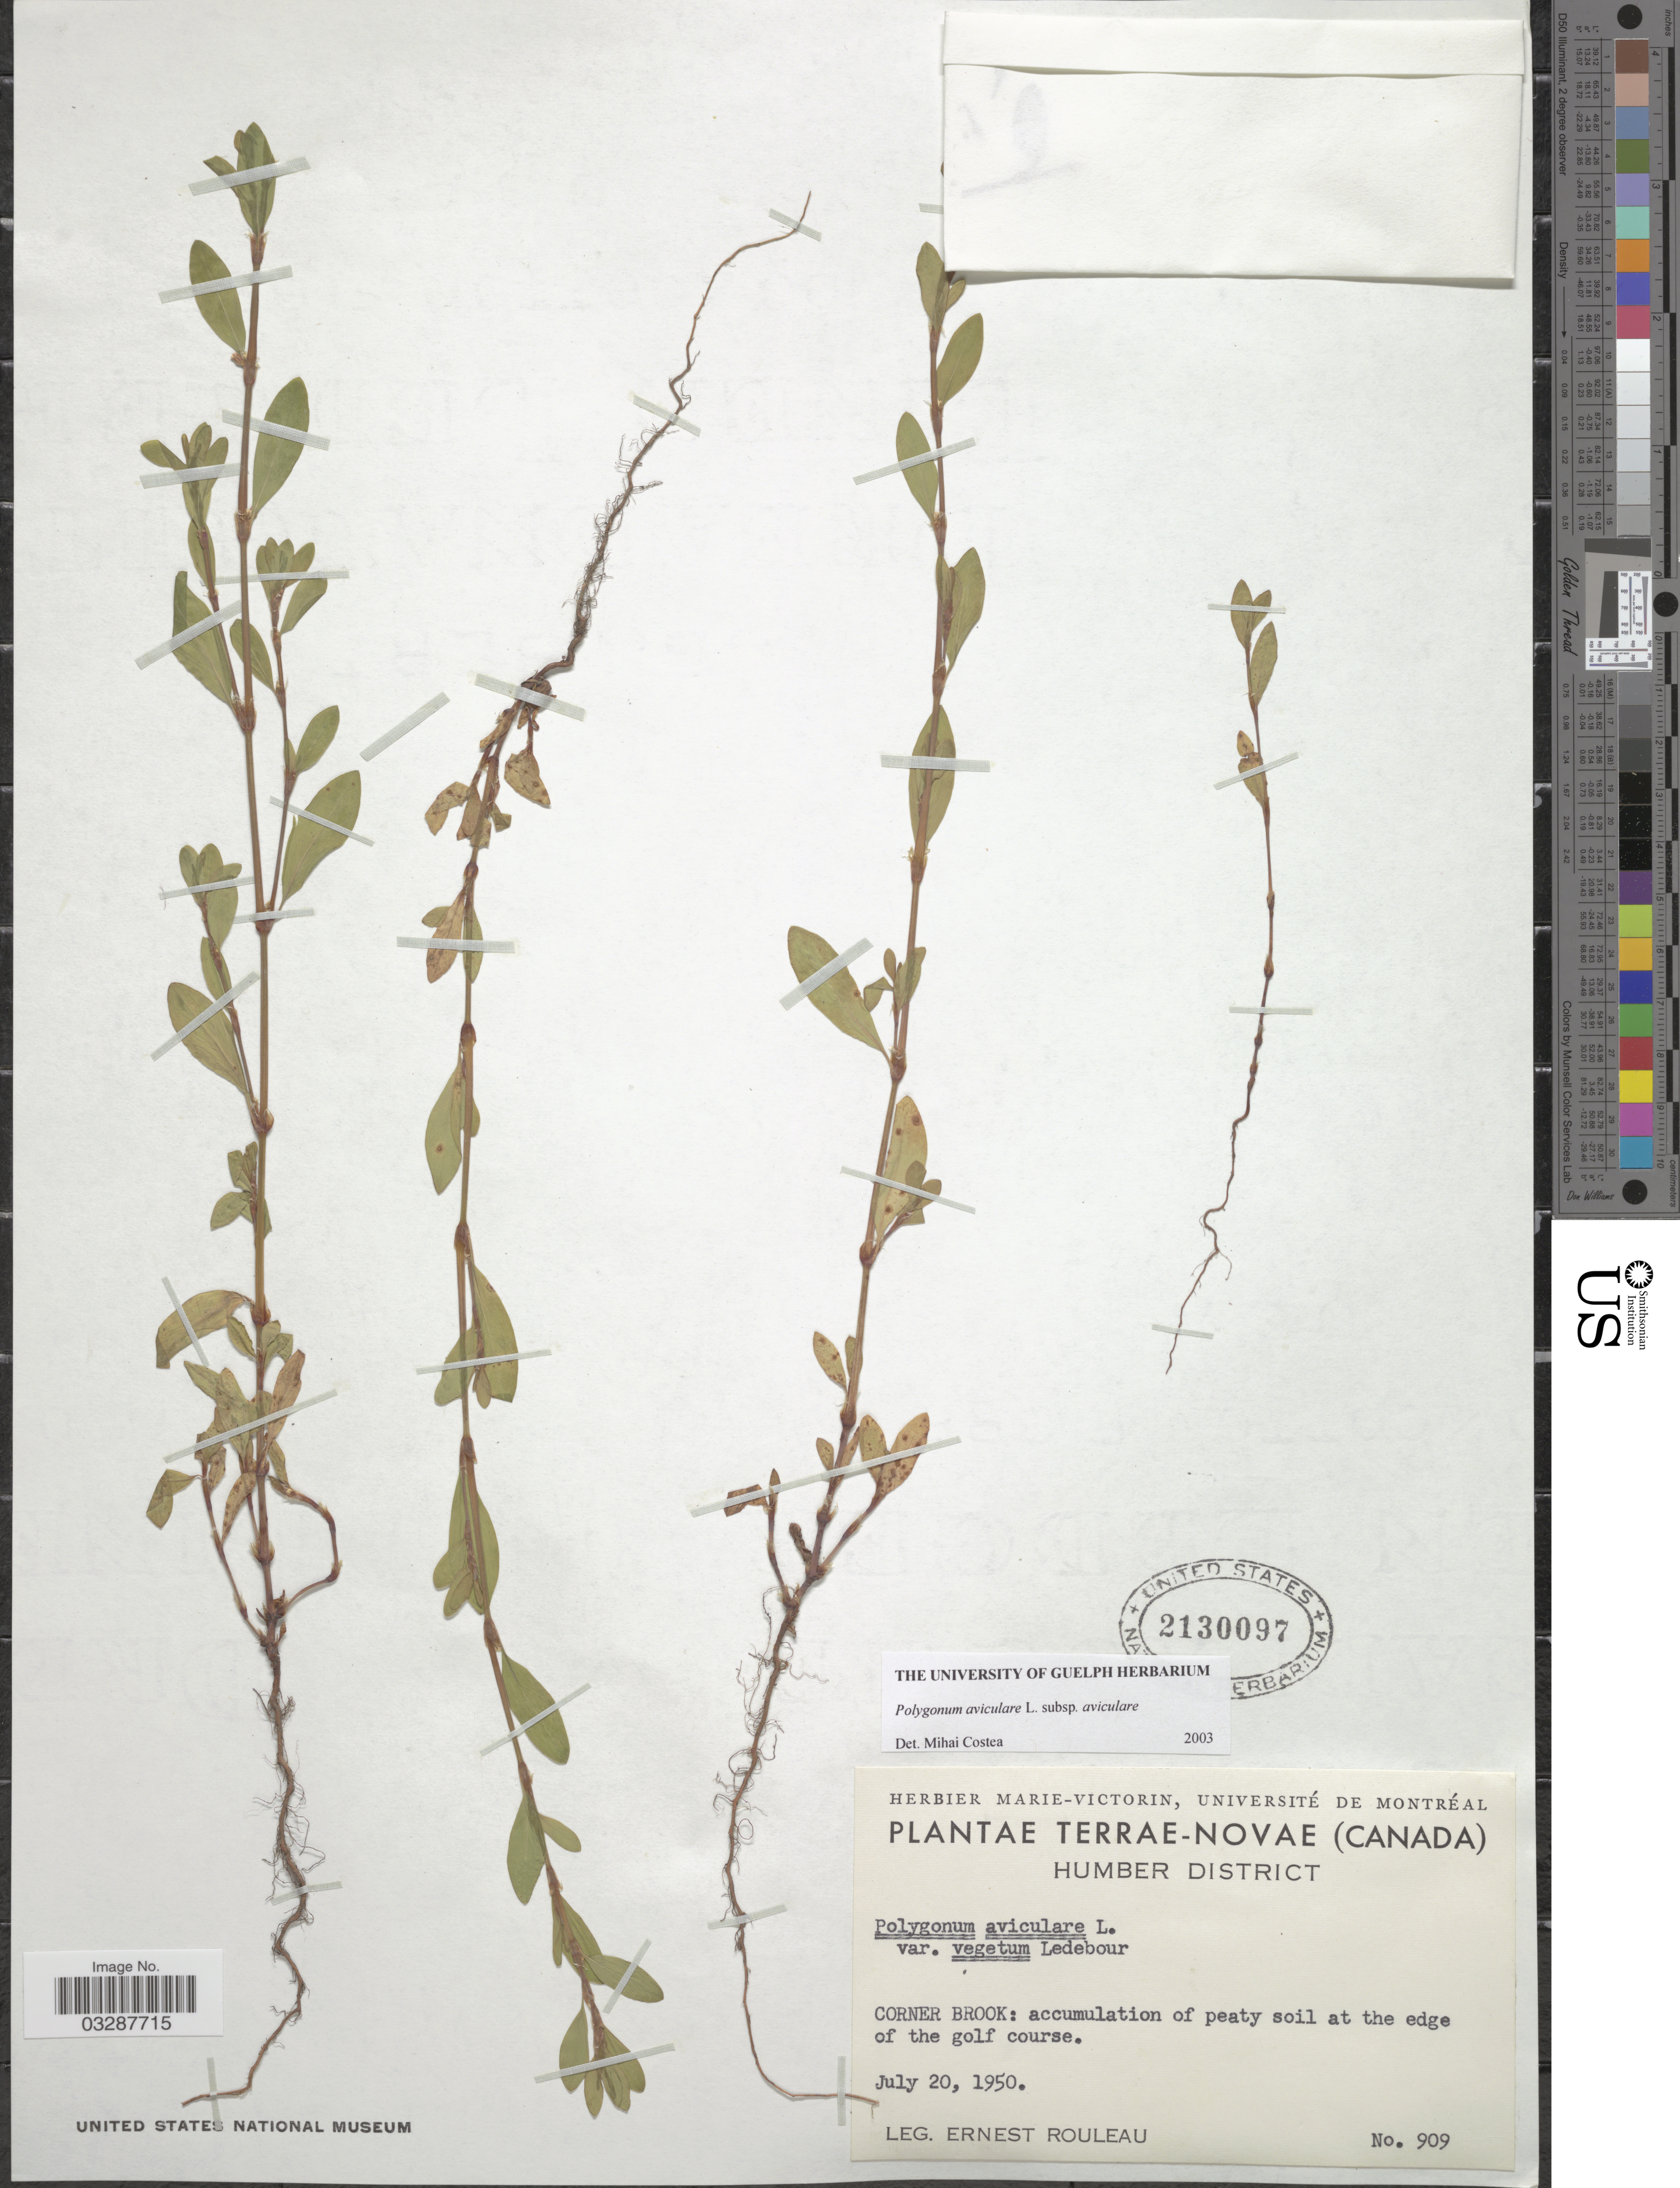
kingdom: Plantae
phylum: Tracheophyta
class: Magnoliopsida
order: Caryophyllales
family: Polygonaceae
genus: Polygonum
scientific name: Polygonum aviculare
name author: L.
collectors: J. Rouleau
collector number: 909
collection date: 1950-07-20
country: Canada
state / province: Newfoundland and Labrador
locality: Terrae-Novae. Humber District. Corner Brook: accumulation of peaty soil at the edge of the gulf course.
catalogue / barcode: US 2130097